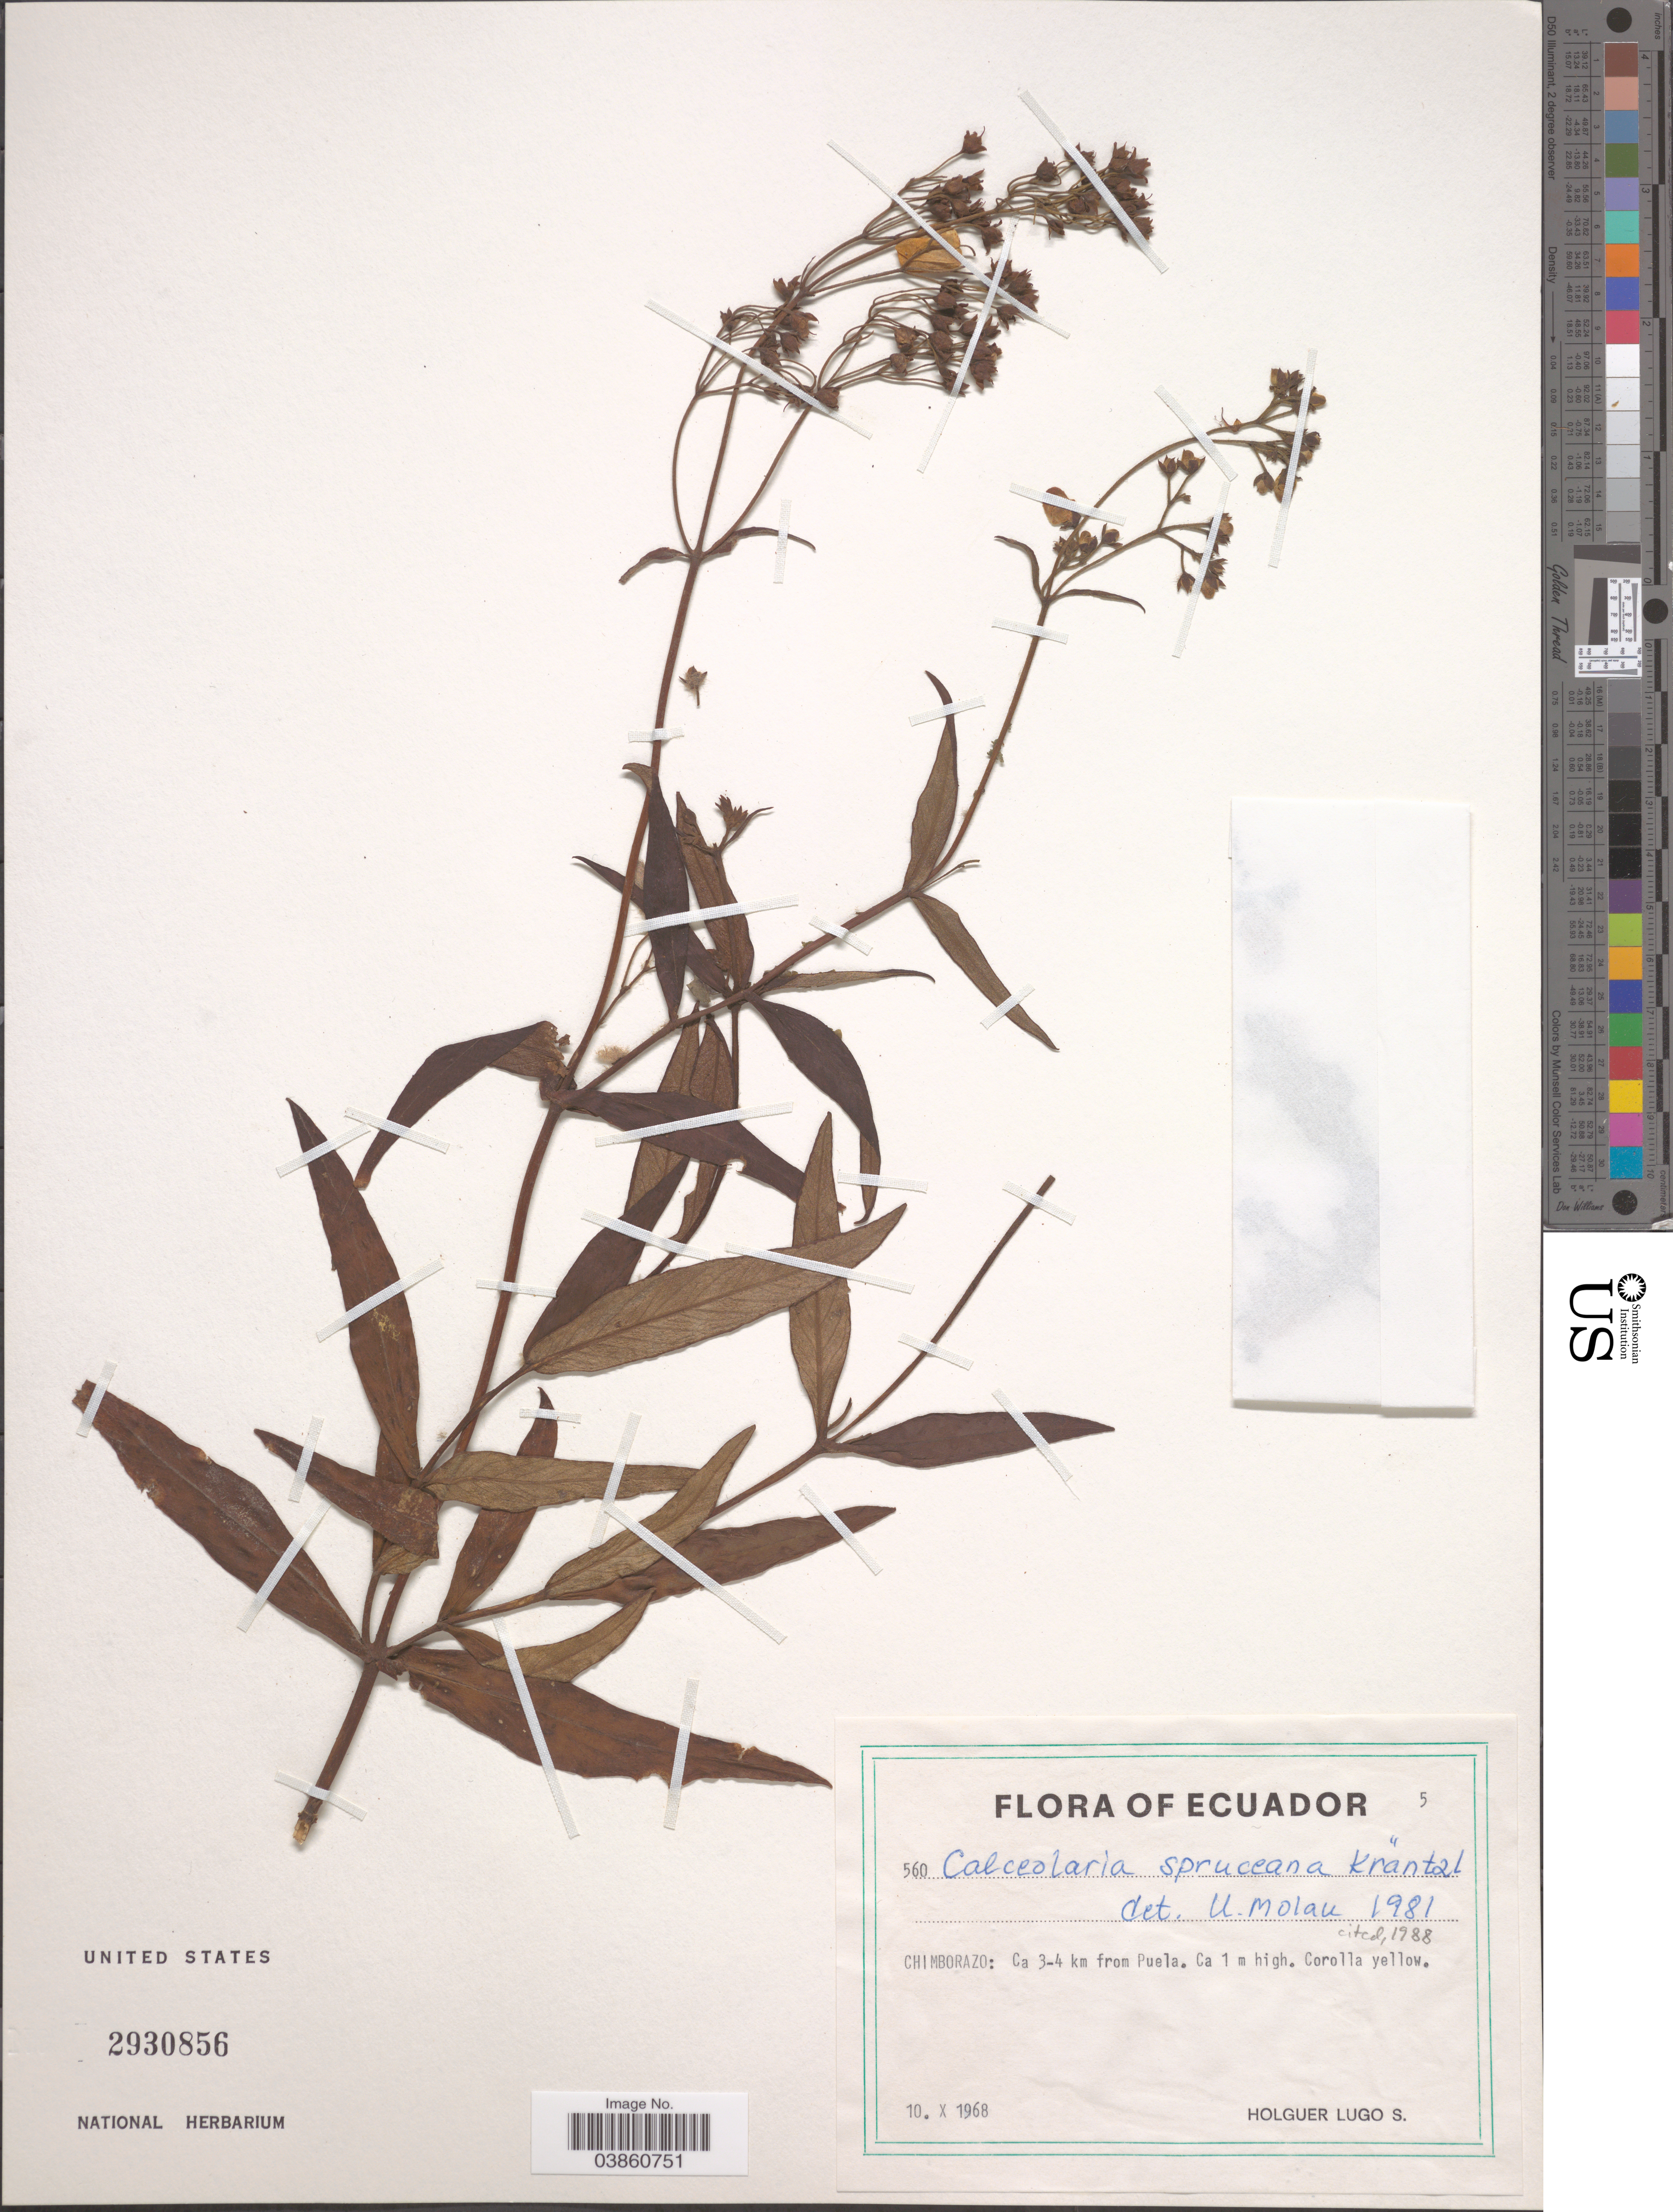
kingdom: Plantae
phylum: Tracheophyta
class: Magnoliopsida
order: Lamiales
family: Calceolariaceae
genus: Calceolaria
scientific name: Calceolaria spruceana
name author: Kraenzl.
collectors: H. Lugo S.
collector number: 560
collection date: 1968-10-10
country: Ecuador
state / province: Chimborazo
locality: Ca 3-4 km from Puela.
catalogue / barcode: US 2930856